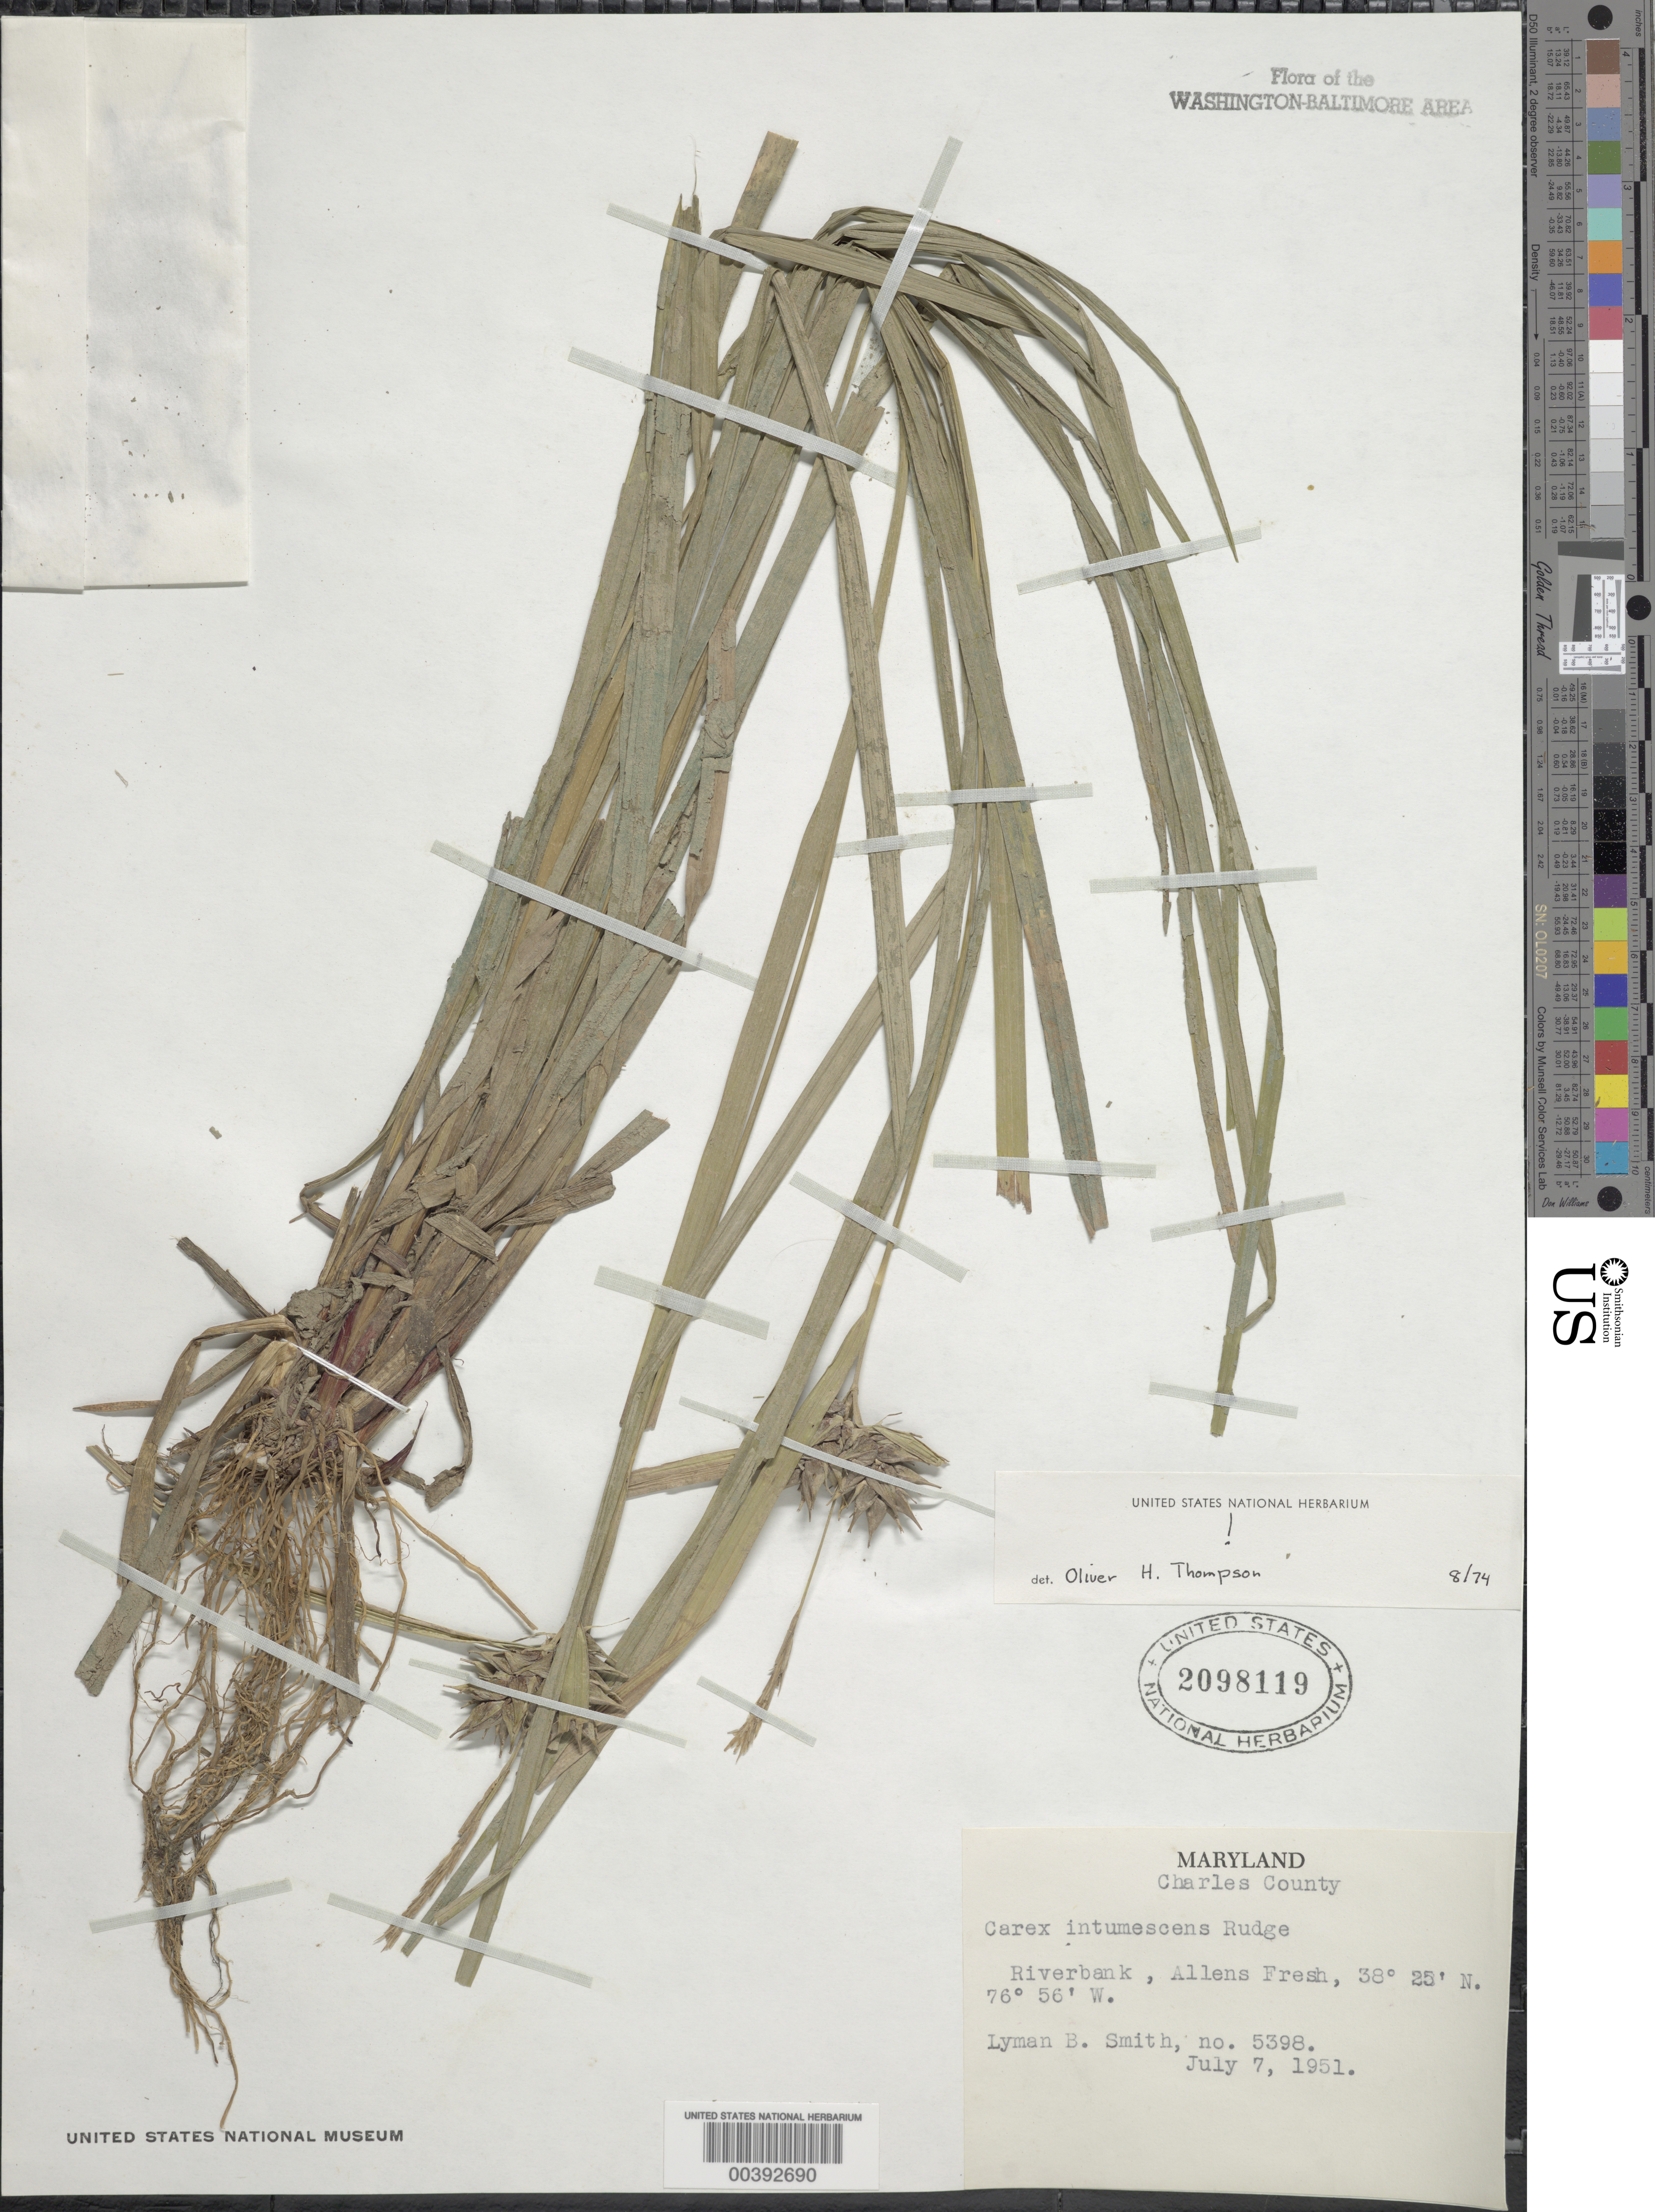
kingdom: Plantae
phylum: Tracheophyta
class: Liliopsida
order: Poales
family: Cyperaceae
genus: Carex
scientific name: Carex intumescens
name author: Rudge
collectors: L. Smith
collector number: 5398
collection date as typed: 07 Jul 1951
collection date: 1951-07-07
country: United States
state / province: Maryland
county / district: Charles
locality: Allens Fresh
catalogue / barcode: US 2098119